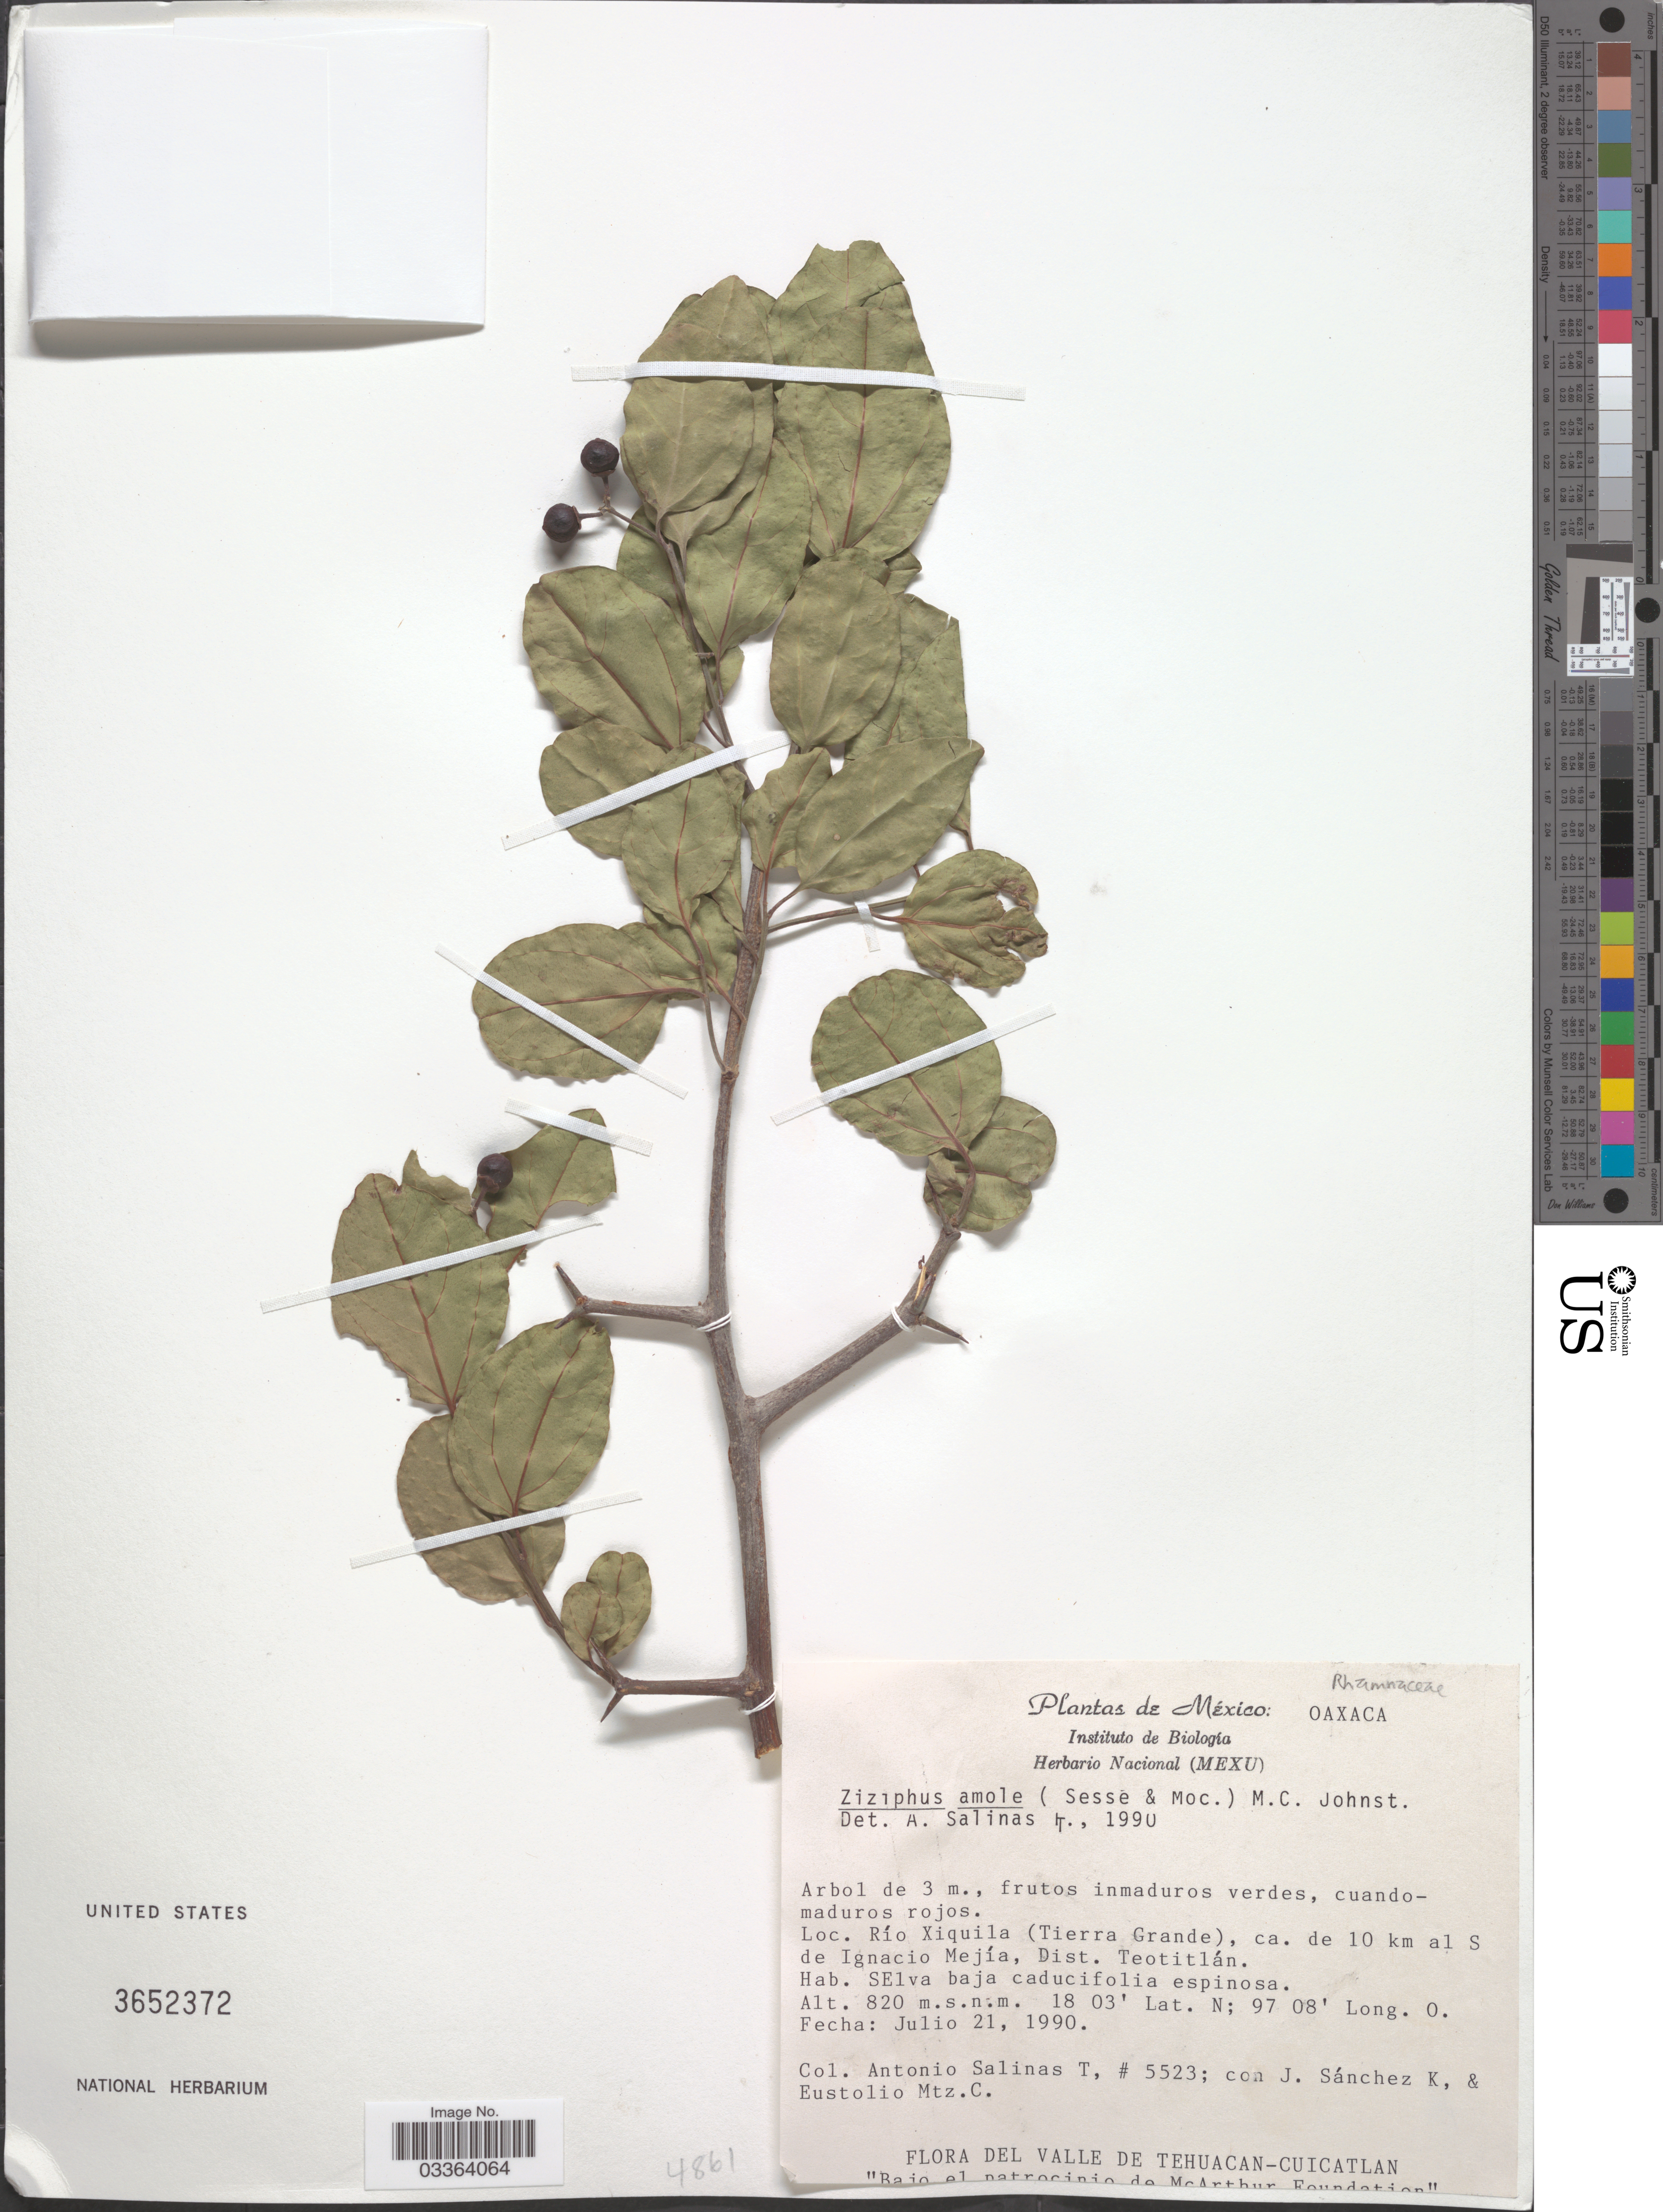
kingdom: Plantae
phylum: Tracheophyta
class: Magnoliopsida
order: Rosales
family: Rhamnaceae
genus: Sarcomphalus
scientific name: Sarcomphalus amole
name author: (Sessé & Moc.) Hauenschild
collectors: A. Salinas T., J. Sánchez K. & Eustolio Mtz. C.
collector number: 5523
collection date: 1990-07-21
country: Mexico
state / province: Oaxaca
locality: Río Xiquila (Tierra Grande), ca. de 10 km al S de Ignacio Mejía, Dist. Teotitlán.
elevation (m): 820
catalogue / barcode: US 3652372